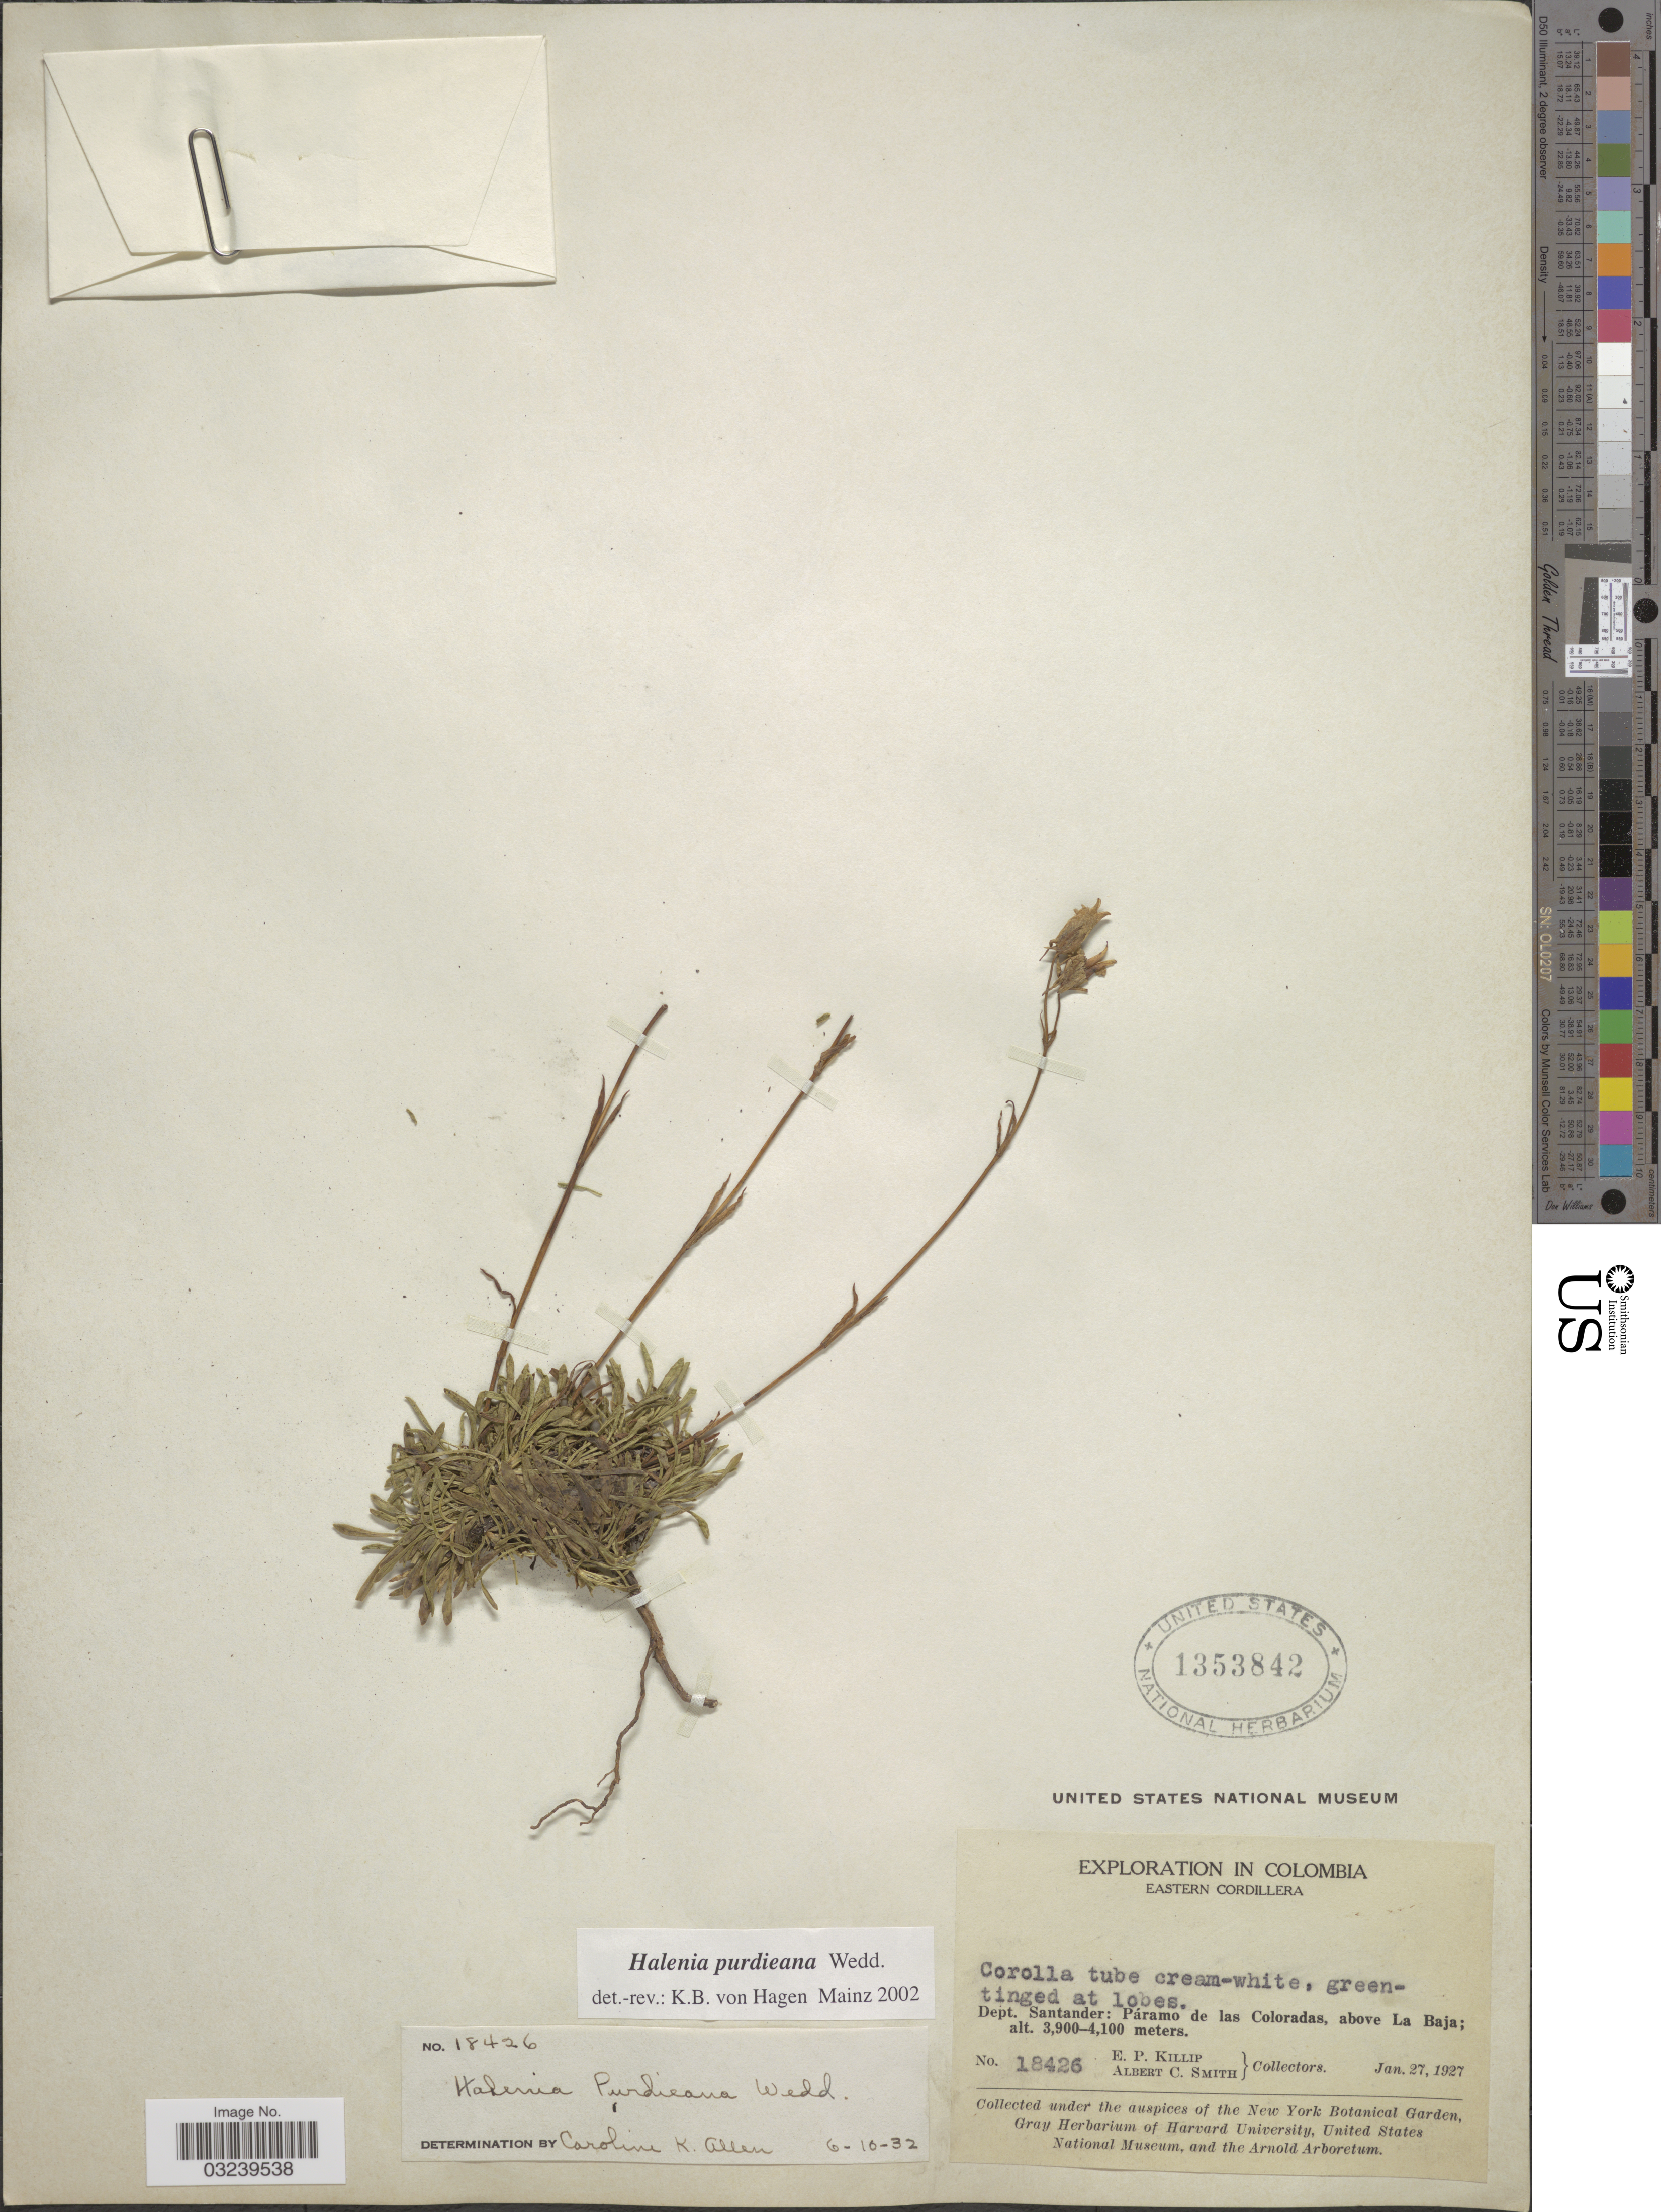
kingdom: Plantae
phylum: Tracheophyta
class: Magnoliopsida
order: Gentianales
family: Gentianaceae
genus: Halenia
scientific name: Halenia purdieana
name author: Wedd.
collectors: E. P. Killip & A. C. Smith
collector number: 18426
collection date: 1927-01-27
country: Colombia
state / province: Santander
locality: Eastern Cordillera, Dept. Santander: Páramo de las Coloradas, above La Baja.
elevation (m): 3900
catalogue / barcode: US 1353842